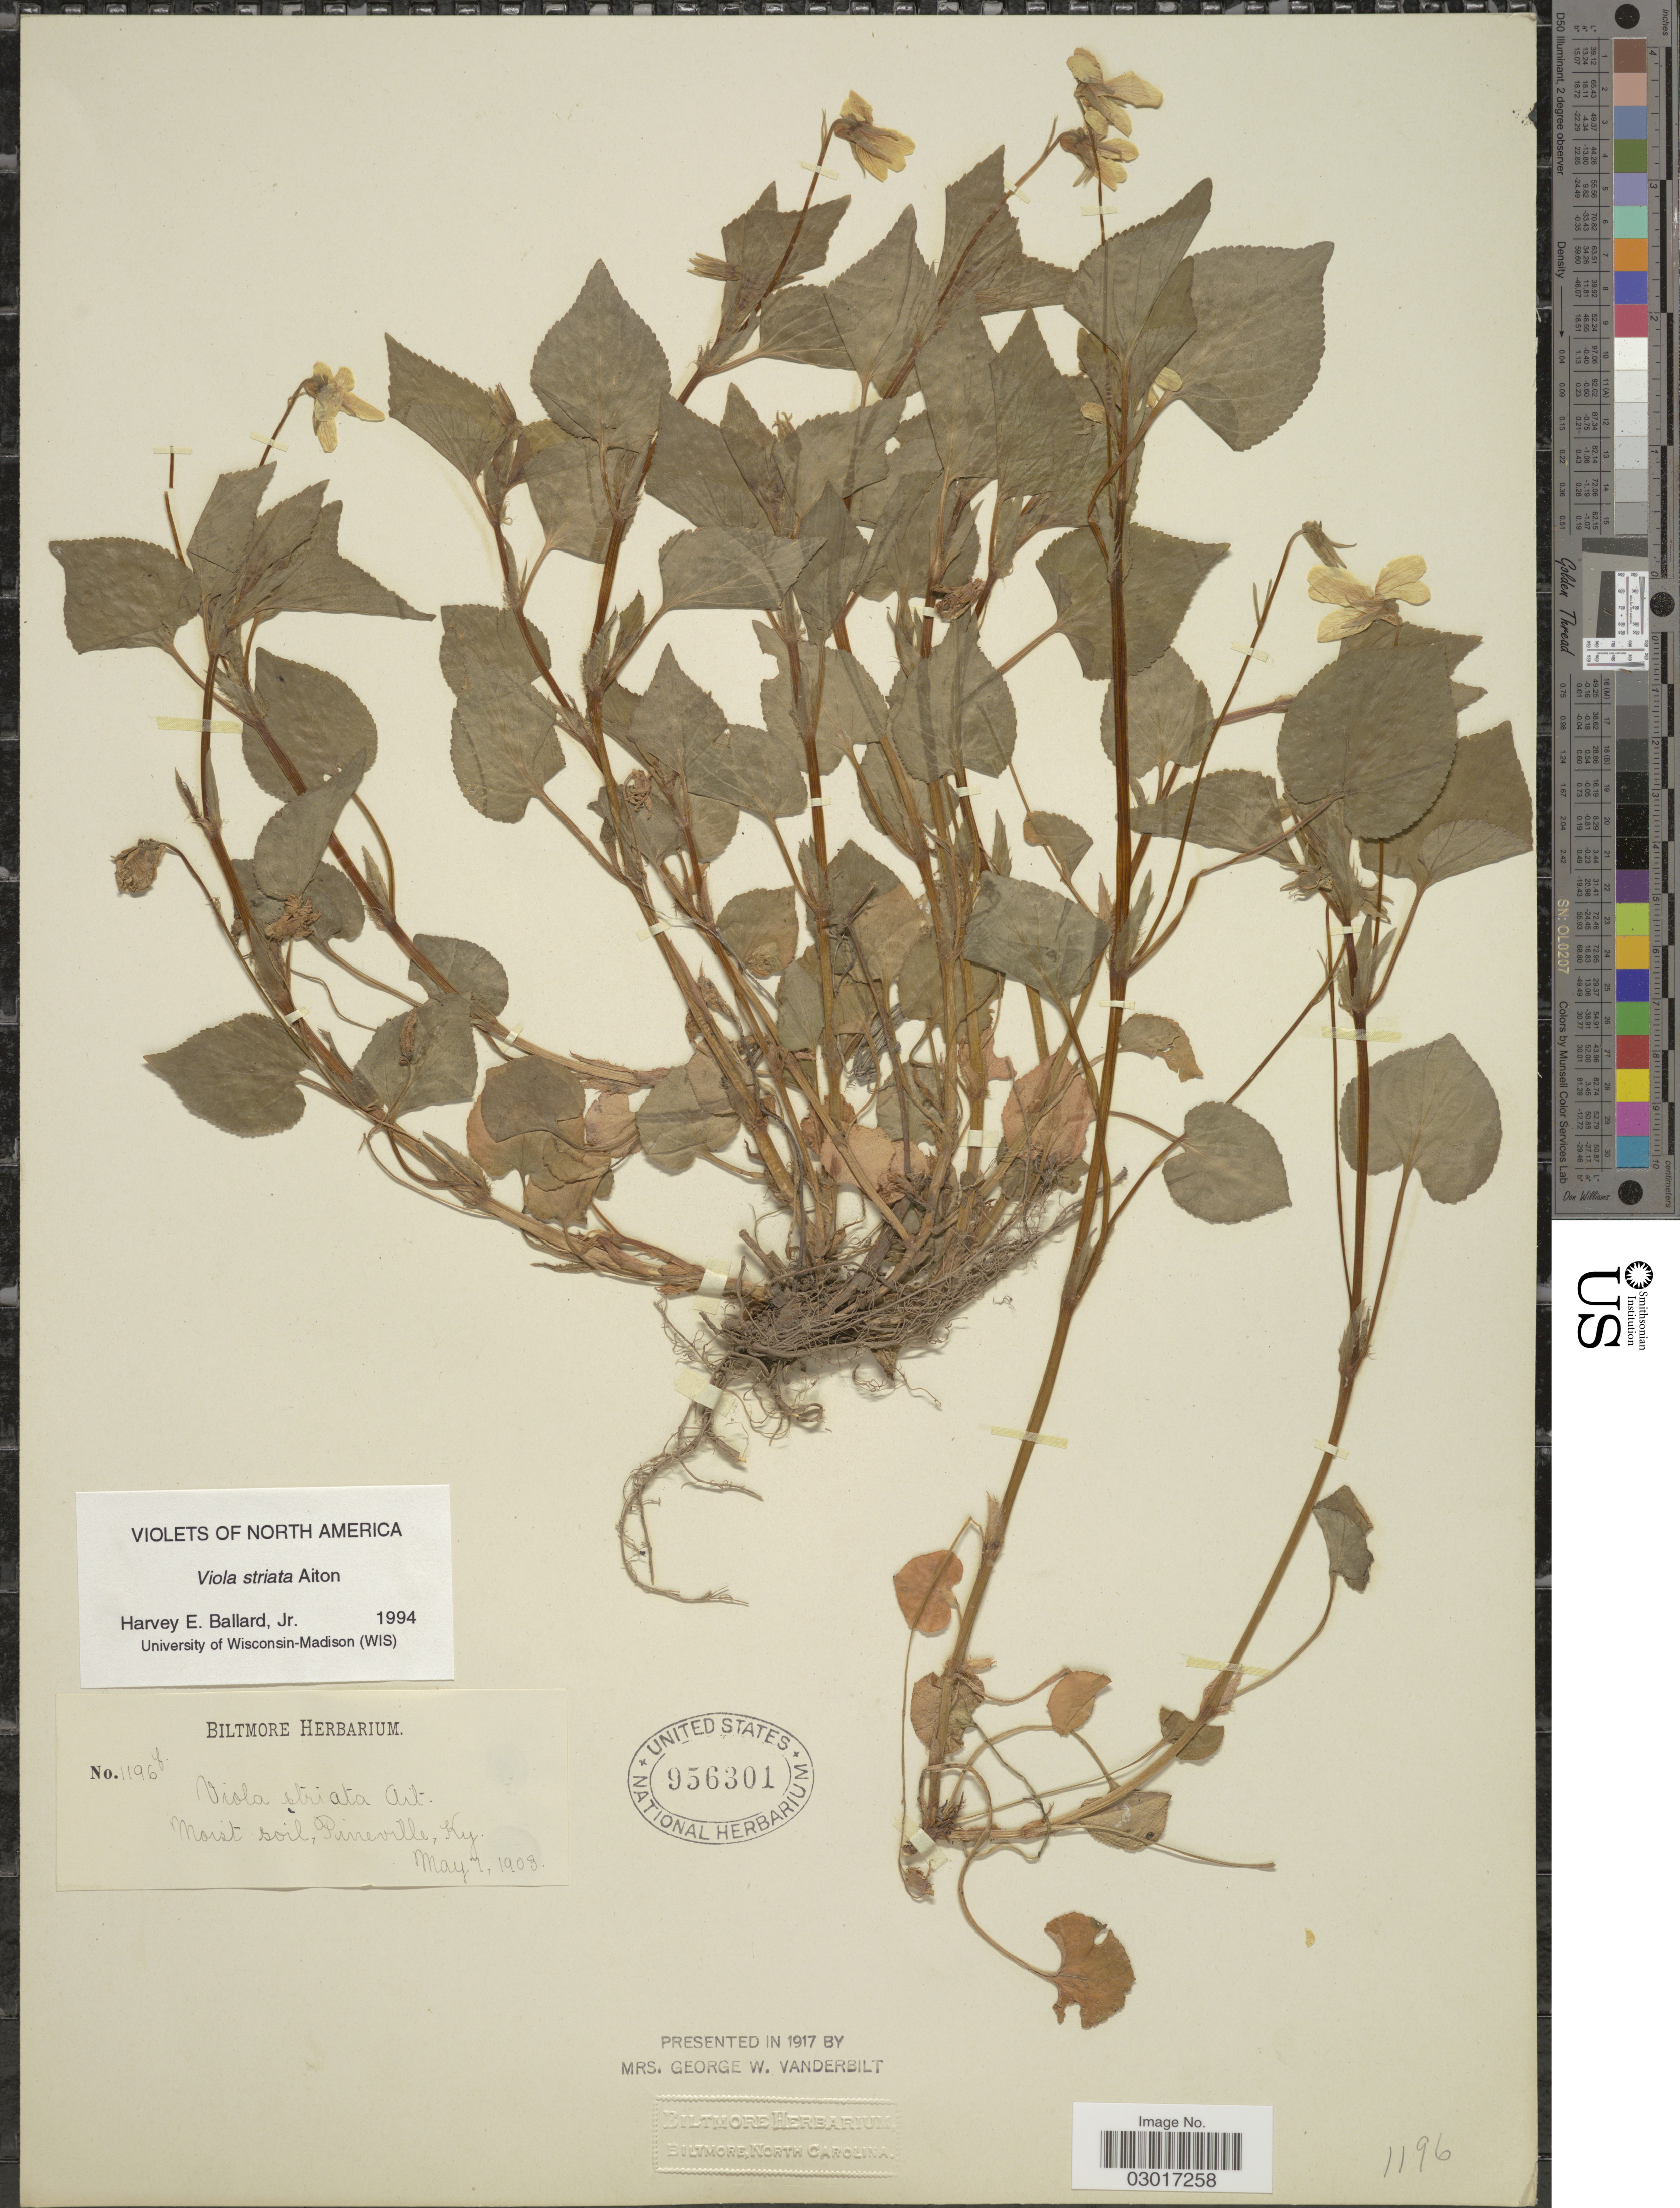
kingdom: Plantae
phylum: Tracheophyta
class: Magnoliopsida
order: Malpighiales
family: Violaceae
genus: Viola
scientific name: Viola striata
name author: Aiton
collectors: ex herb. Biltmore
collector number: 1196f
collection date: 1903-05-07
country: United States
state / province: Kentucky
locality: Moist soil, Pineville, Ky.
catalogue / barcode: US 956301